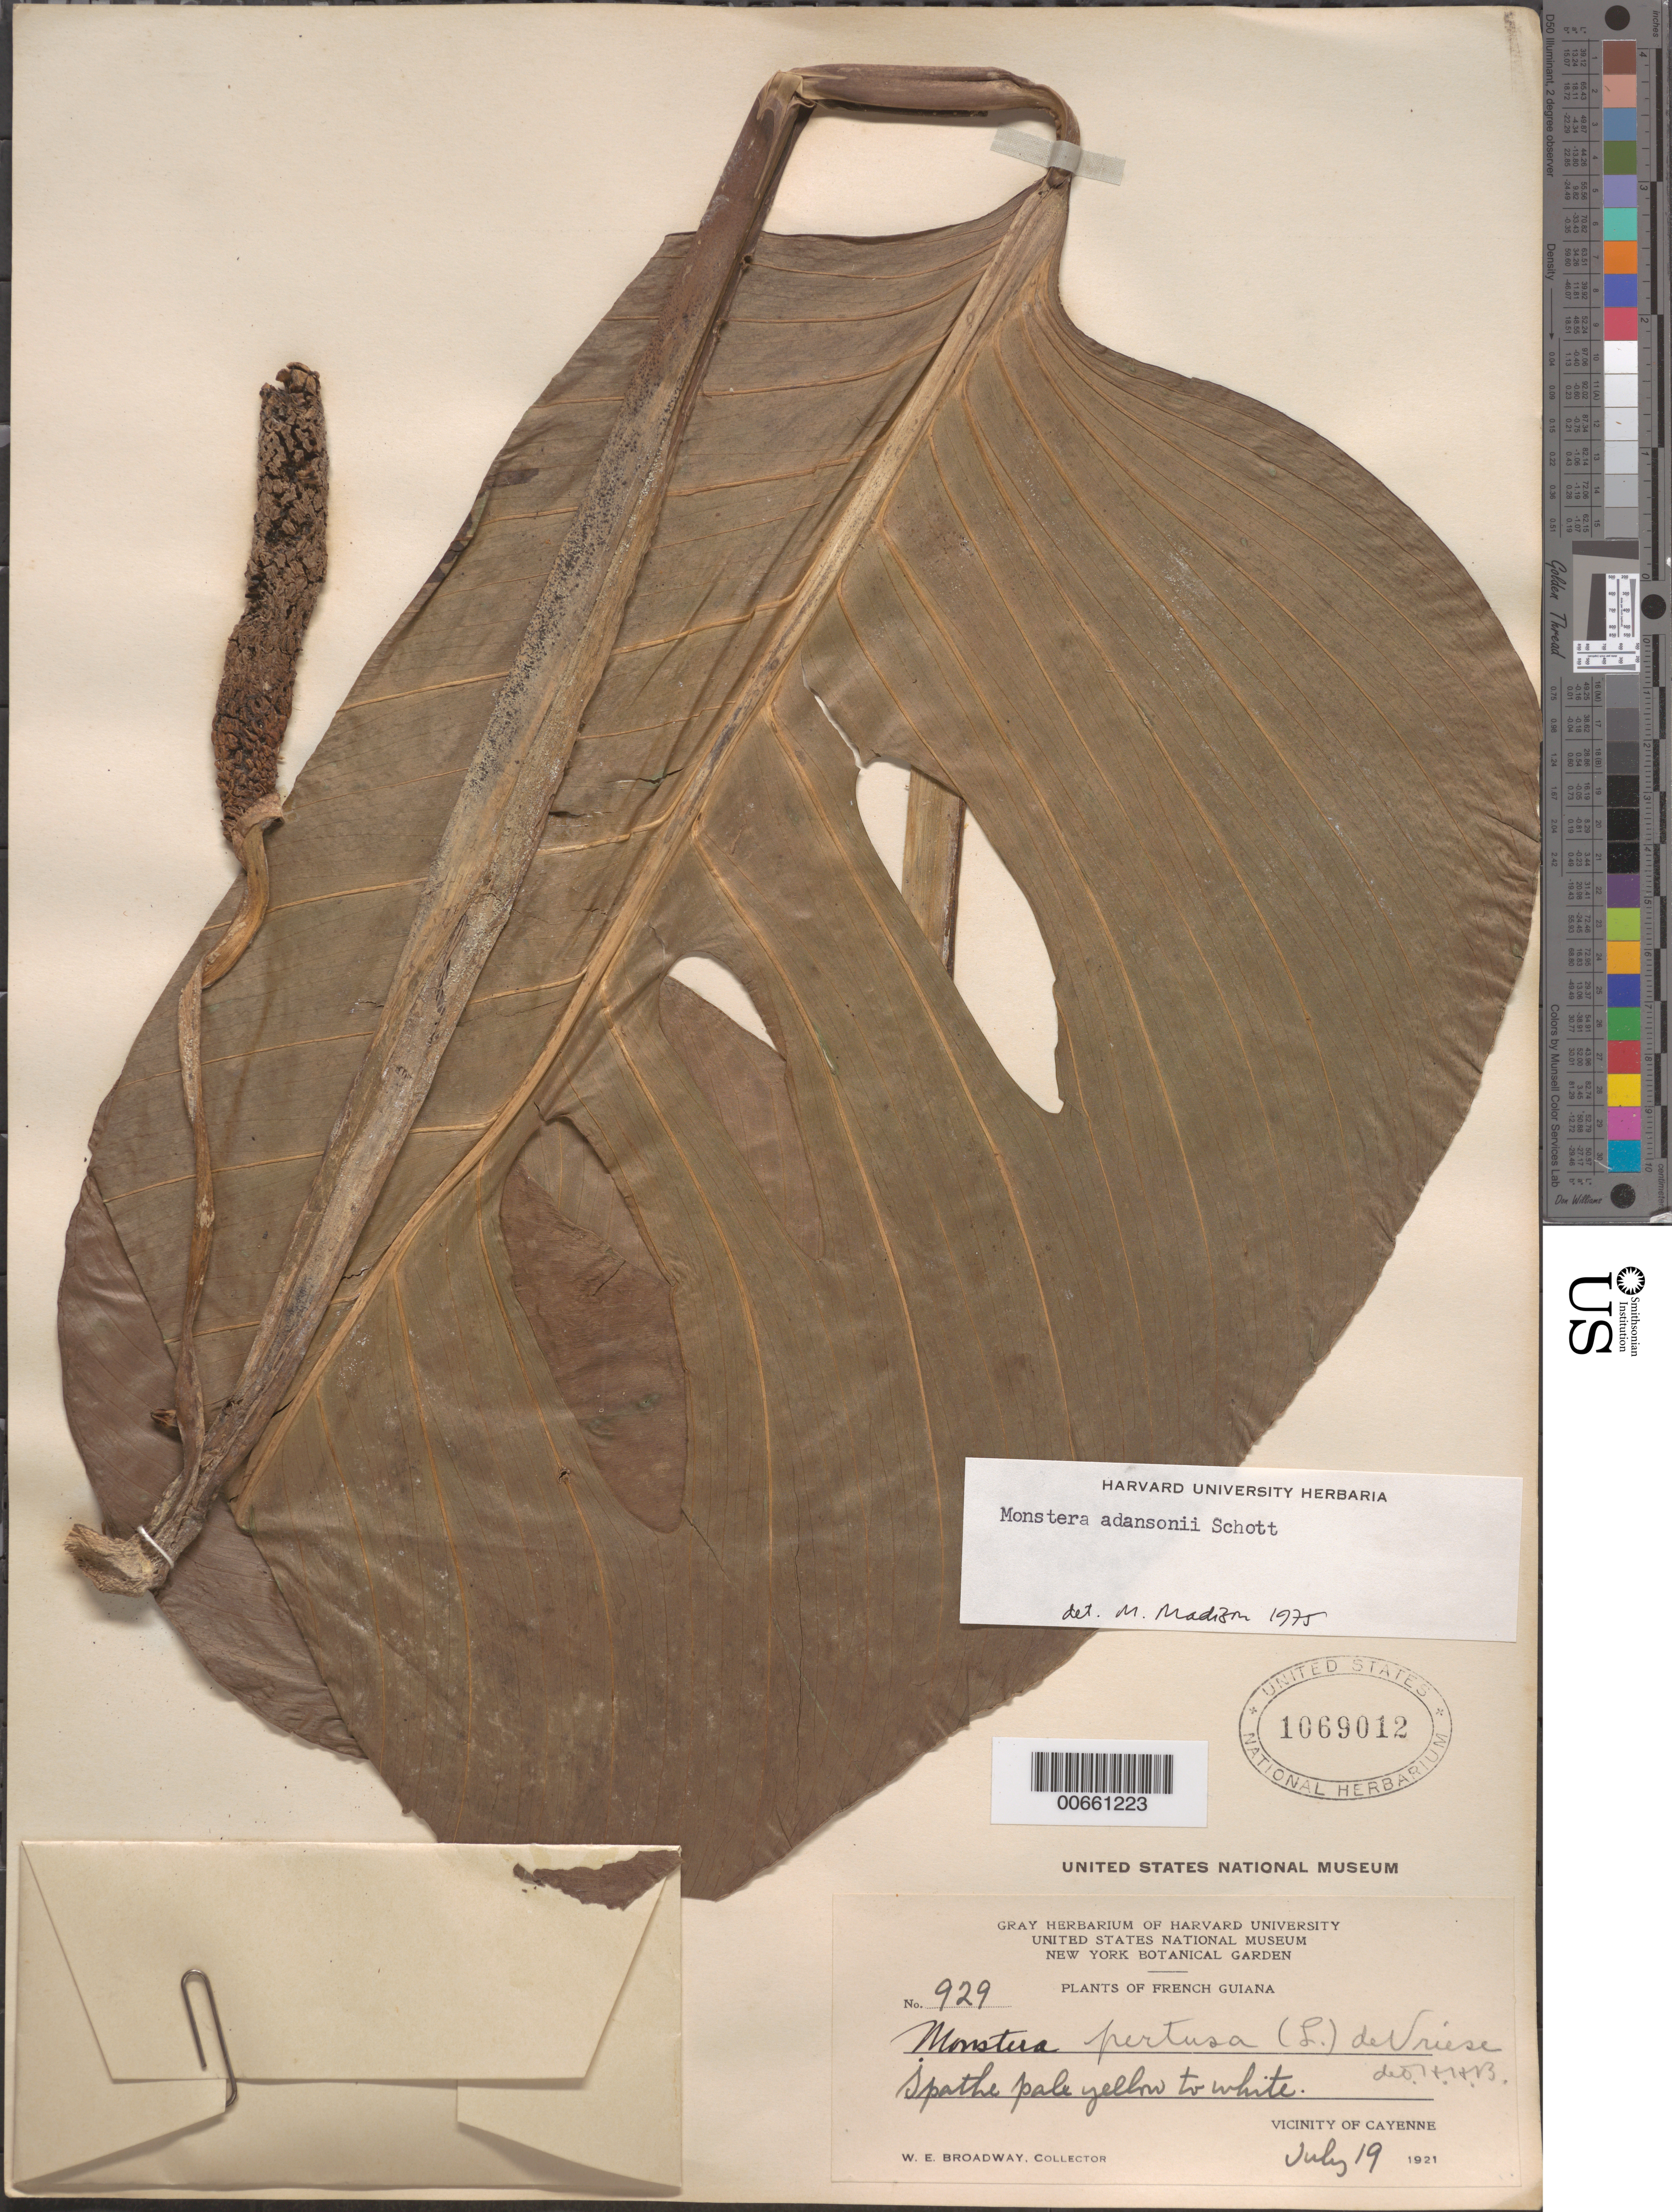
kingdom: Plantae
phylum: Tracheophyta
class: Liliopsida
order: Alismatales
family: Araceae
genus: Monstera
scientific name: Monstera adansonii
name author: Schott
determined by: Madison, Michael T.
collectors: W. E. Broadway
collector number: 929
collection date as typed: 19-Jul-21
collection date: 1921-07-19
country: French Guiana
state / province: Cayenne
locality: Cayenne, vic.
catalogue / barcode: US 1069012